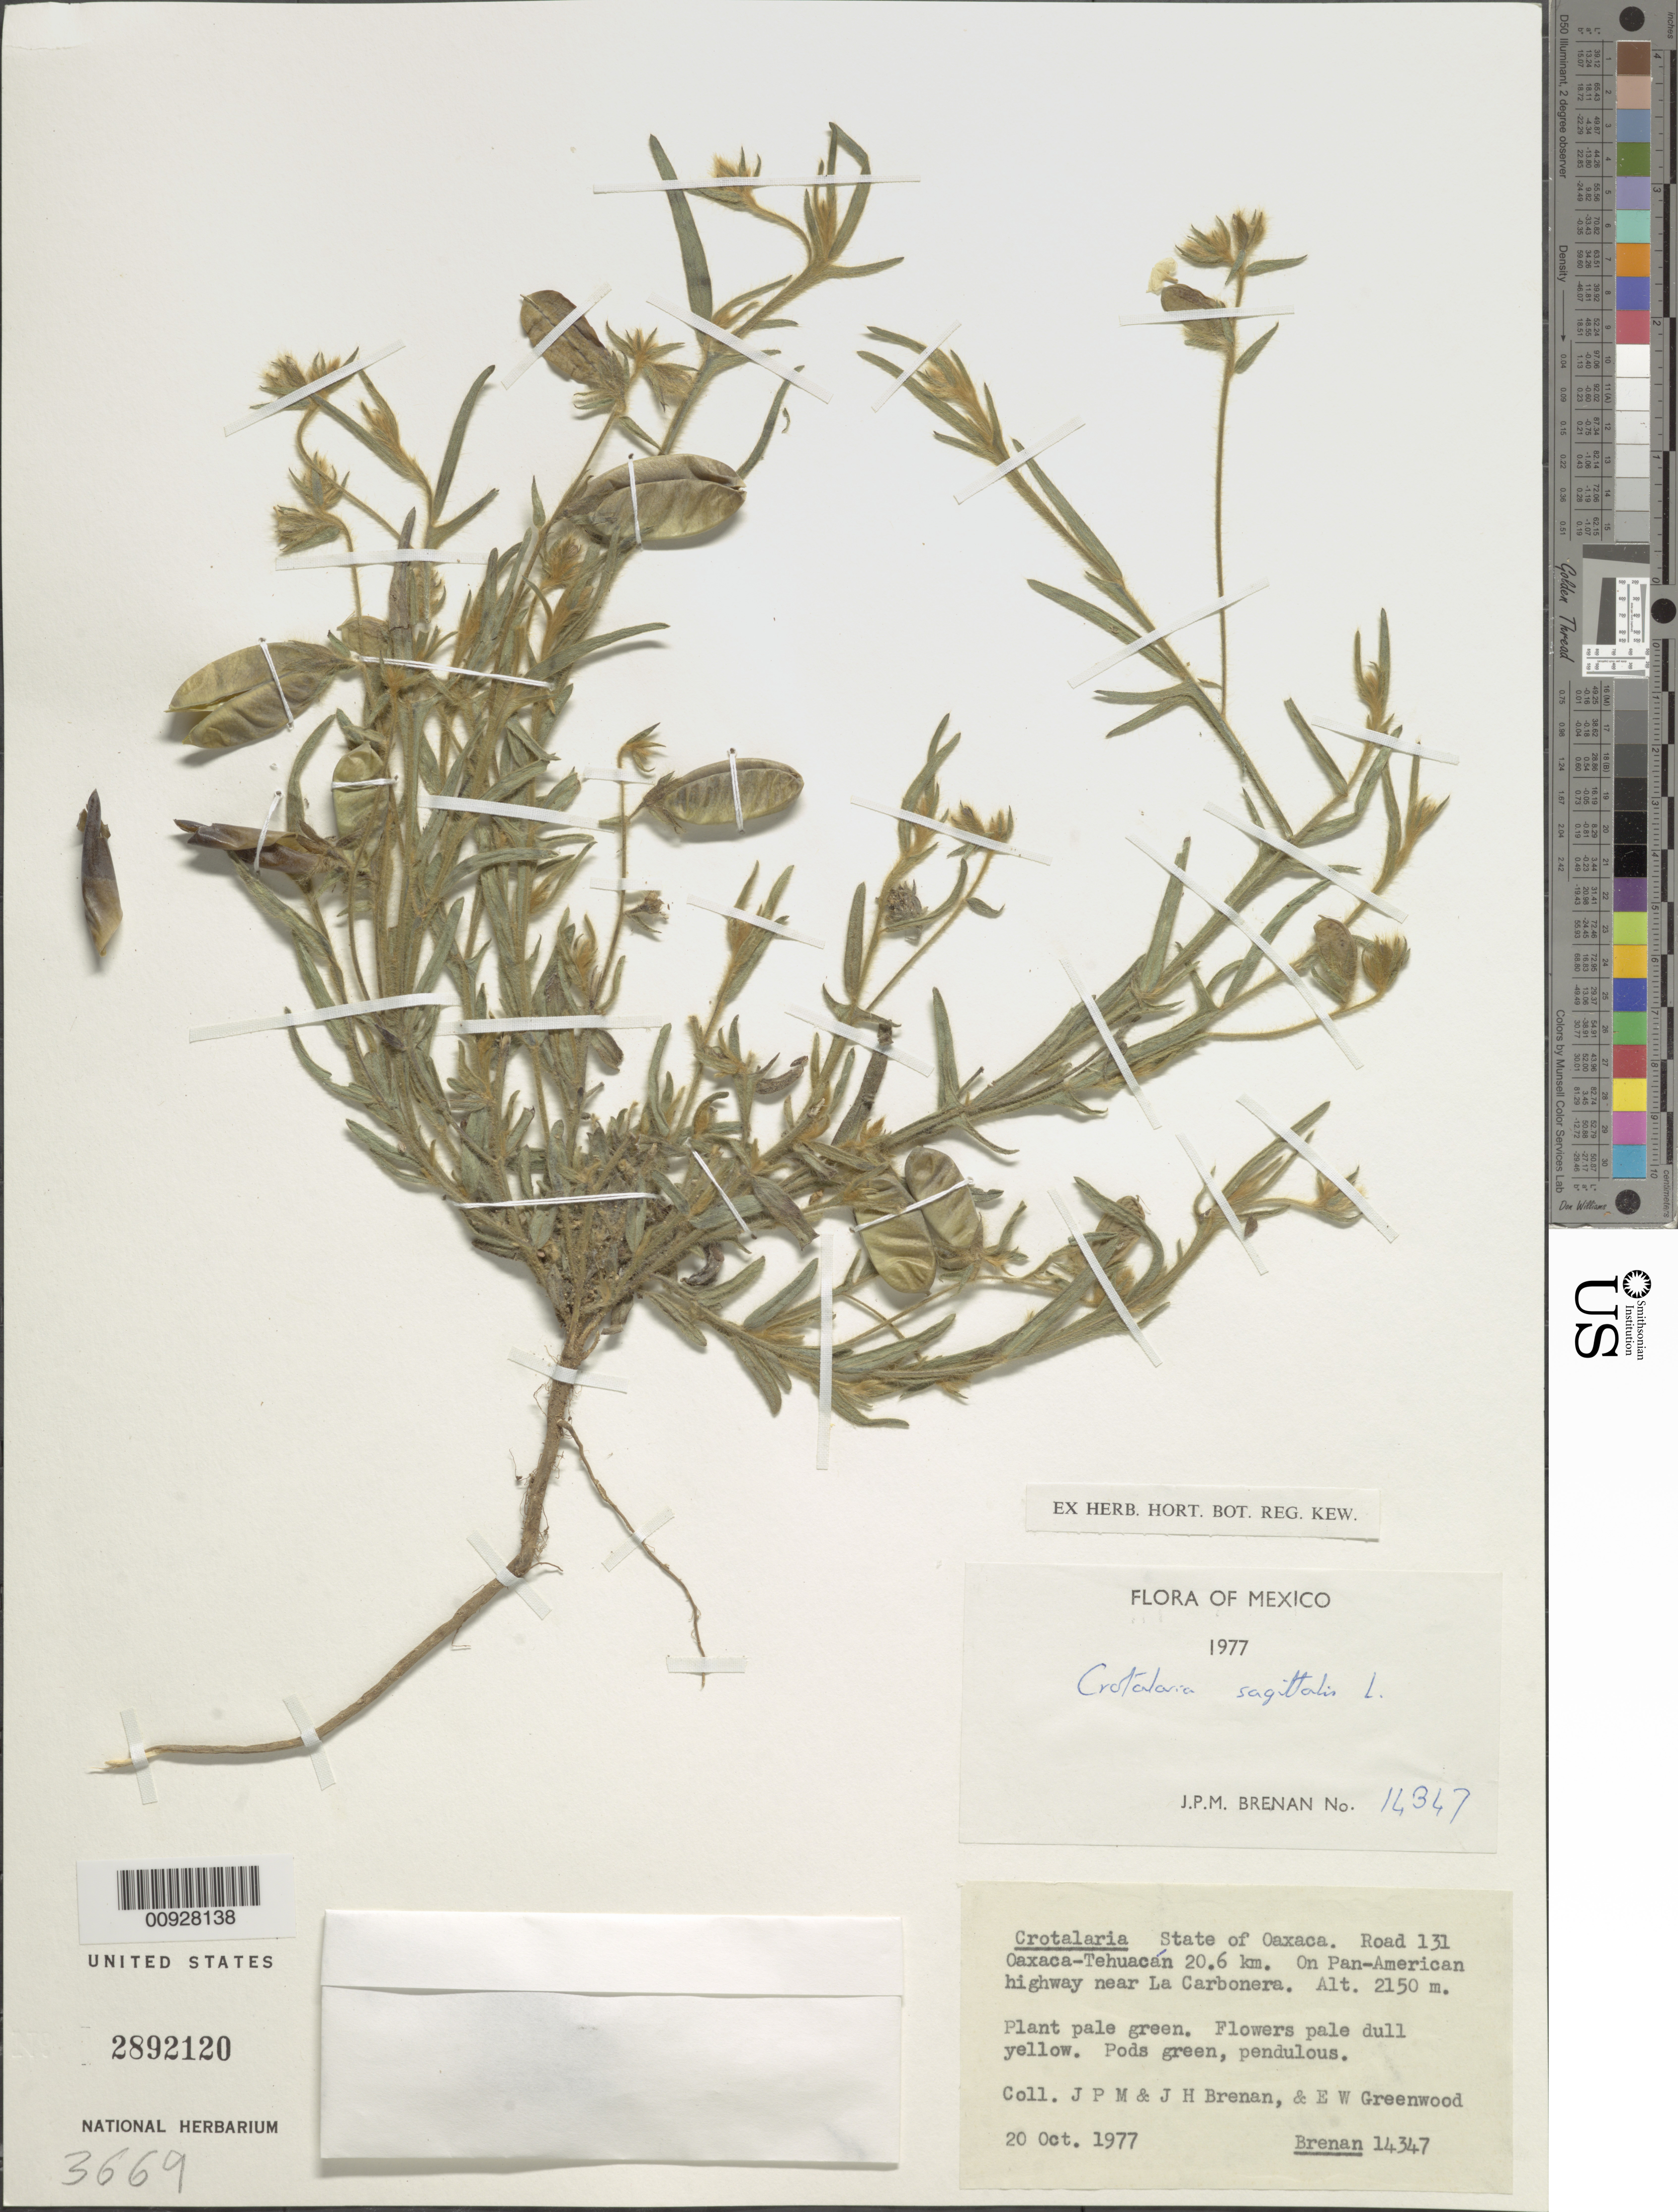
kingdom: Plantae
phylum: Tracheophyta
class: Magnoliopsida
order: Fabales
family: Fabaceae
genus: Crotalaria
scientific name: Crotalaria sagittalis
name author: L.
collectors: J. Brenan, J. H. Brenan & E. Greenwood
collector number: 14347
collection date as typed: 20 Oct 1977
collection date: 1977-10-20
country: Mexico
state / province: Oaxaca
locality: Road 131 Oaxaca - Tehuacán 20.6 km. On Pan-American highway near La Carbonera.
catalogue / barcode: US 2892120